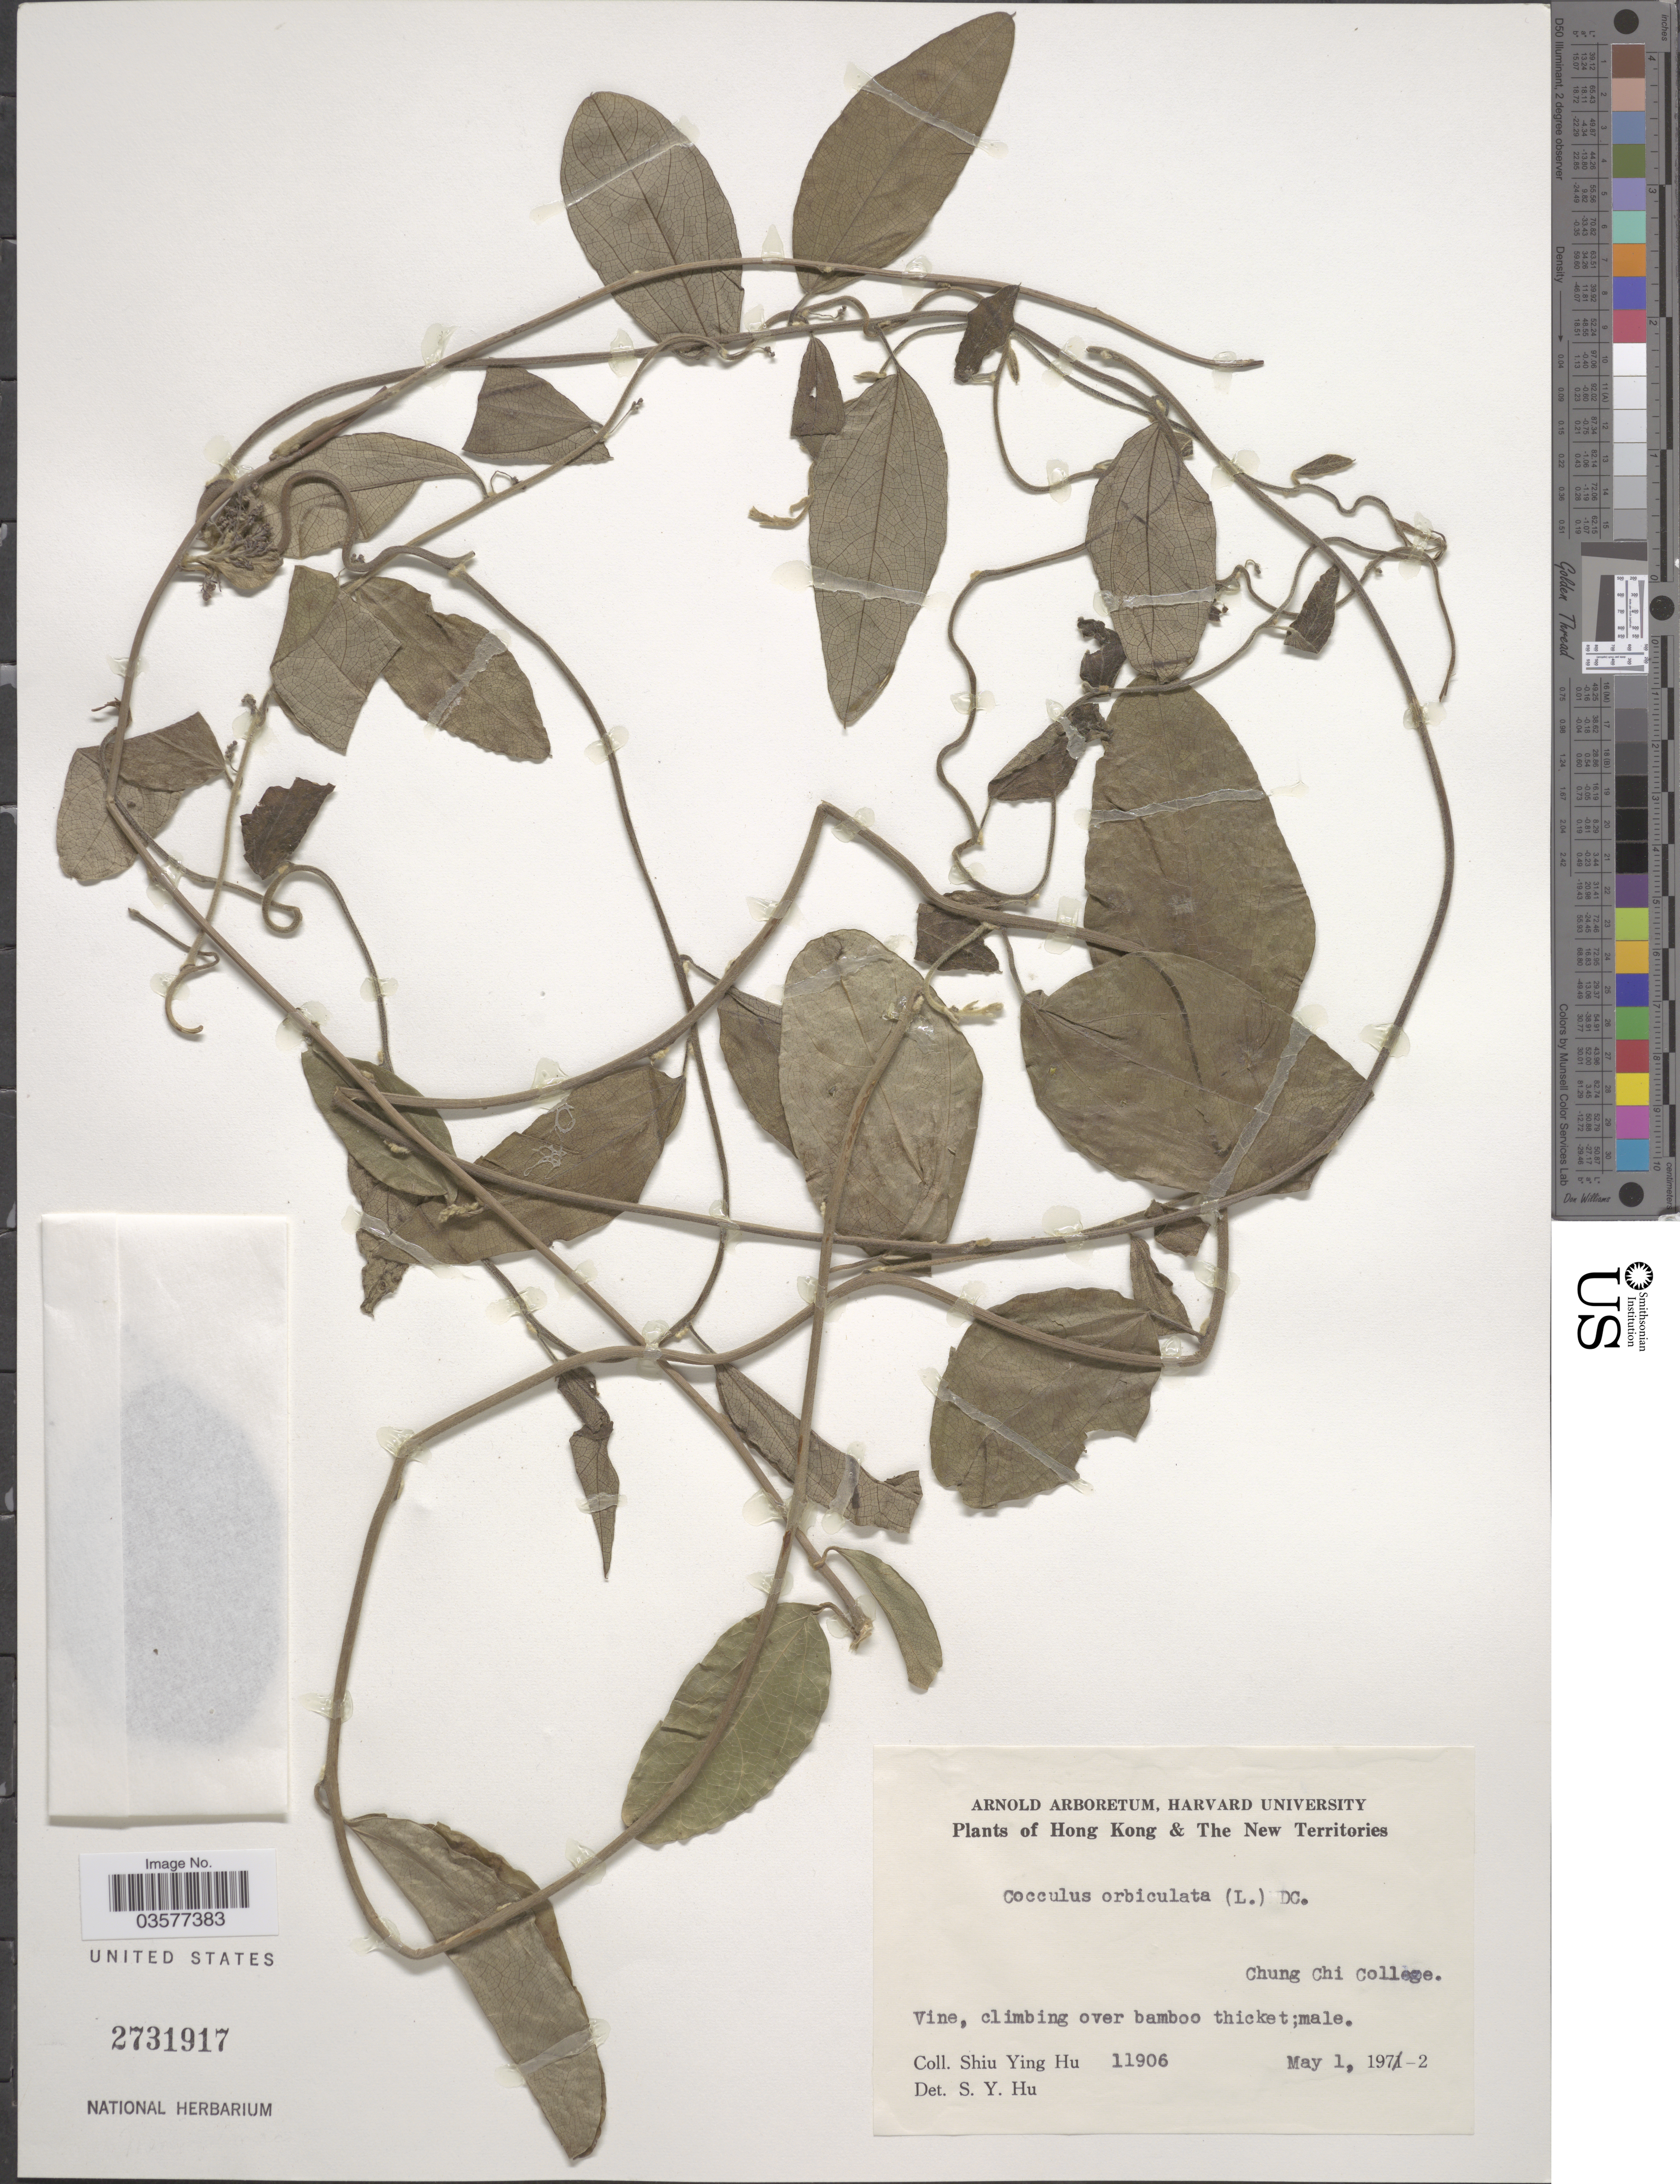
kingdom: Plantae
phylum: Tracheophyta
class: Magnoliopsida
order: Ranunculales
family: Menispermaceae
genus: Cocculus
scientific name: Cocculus orbiculatus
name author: (L.) DC.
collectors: S. Y. Hu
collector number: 11906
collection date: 1972-05-01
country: China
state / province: Hong Kong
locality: The New Territories. Chung Chi College.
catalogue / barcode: US 2731917